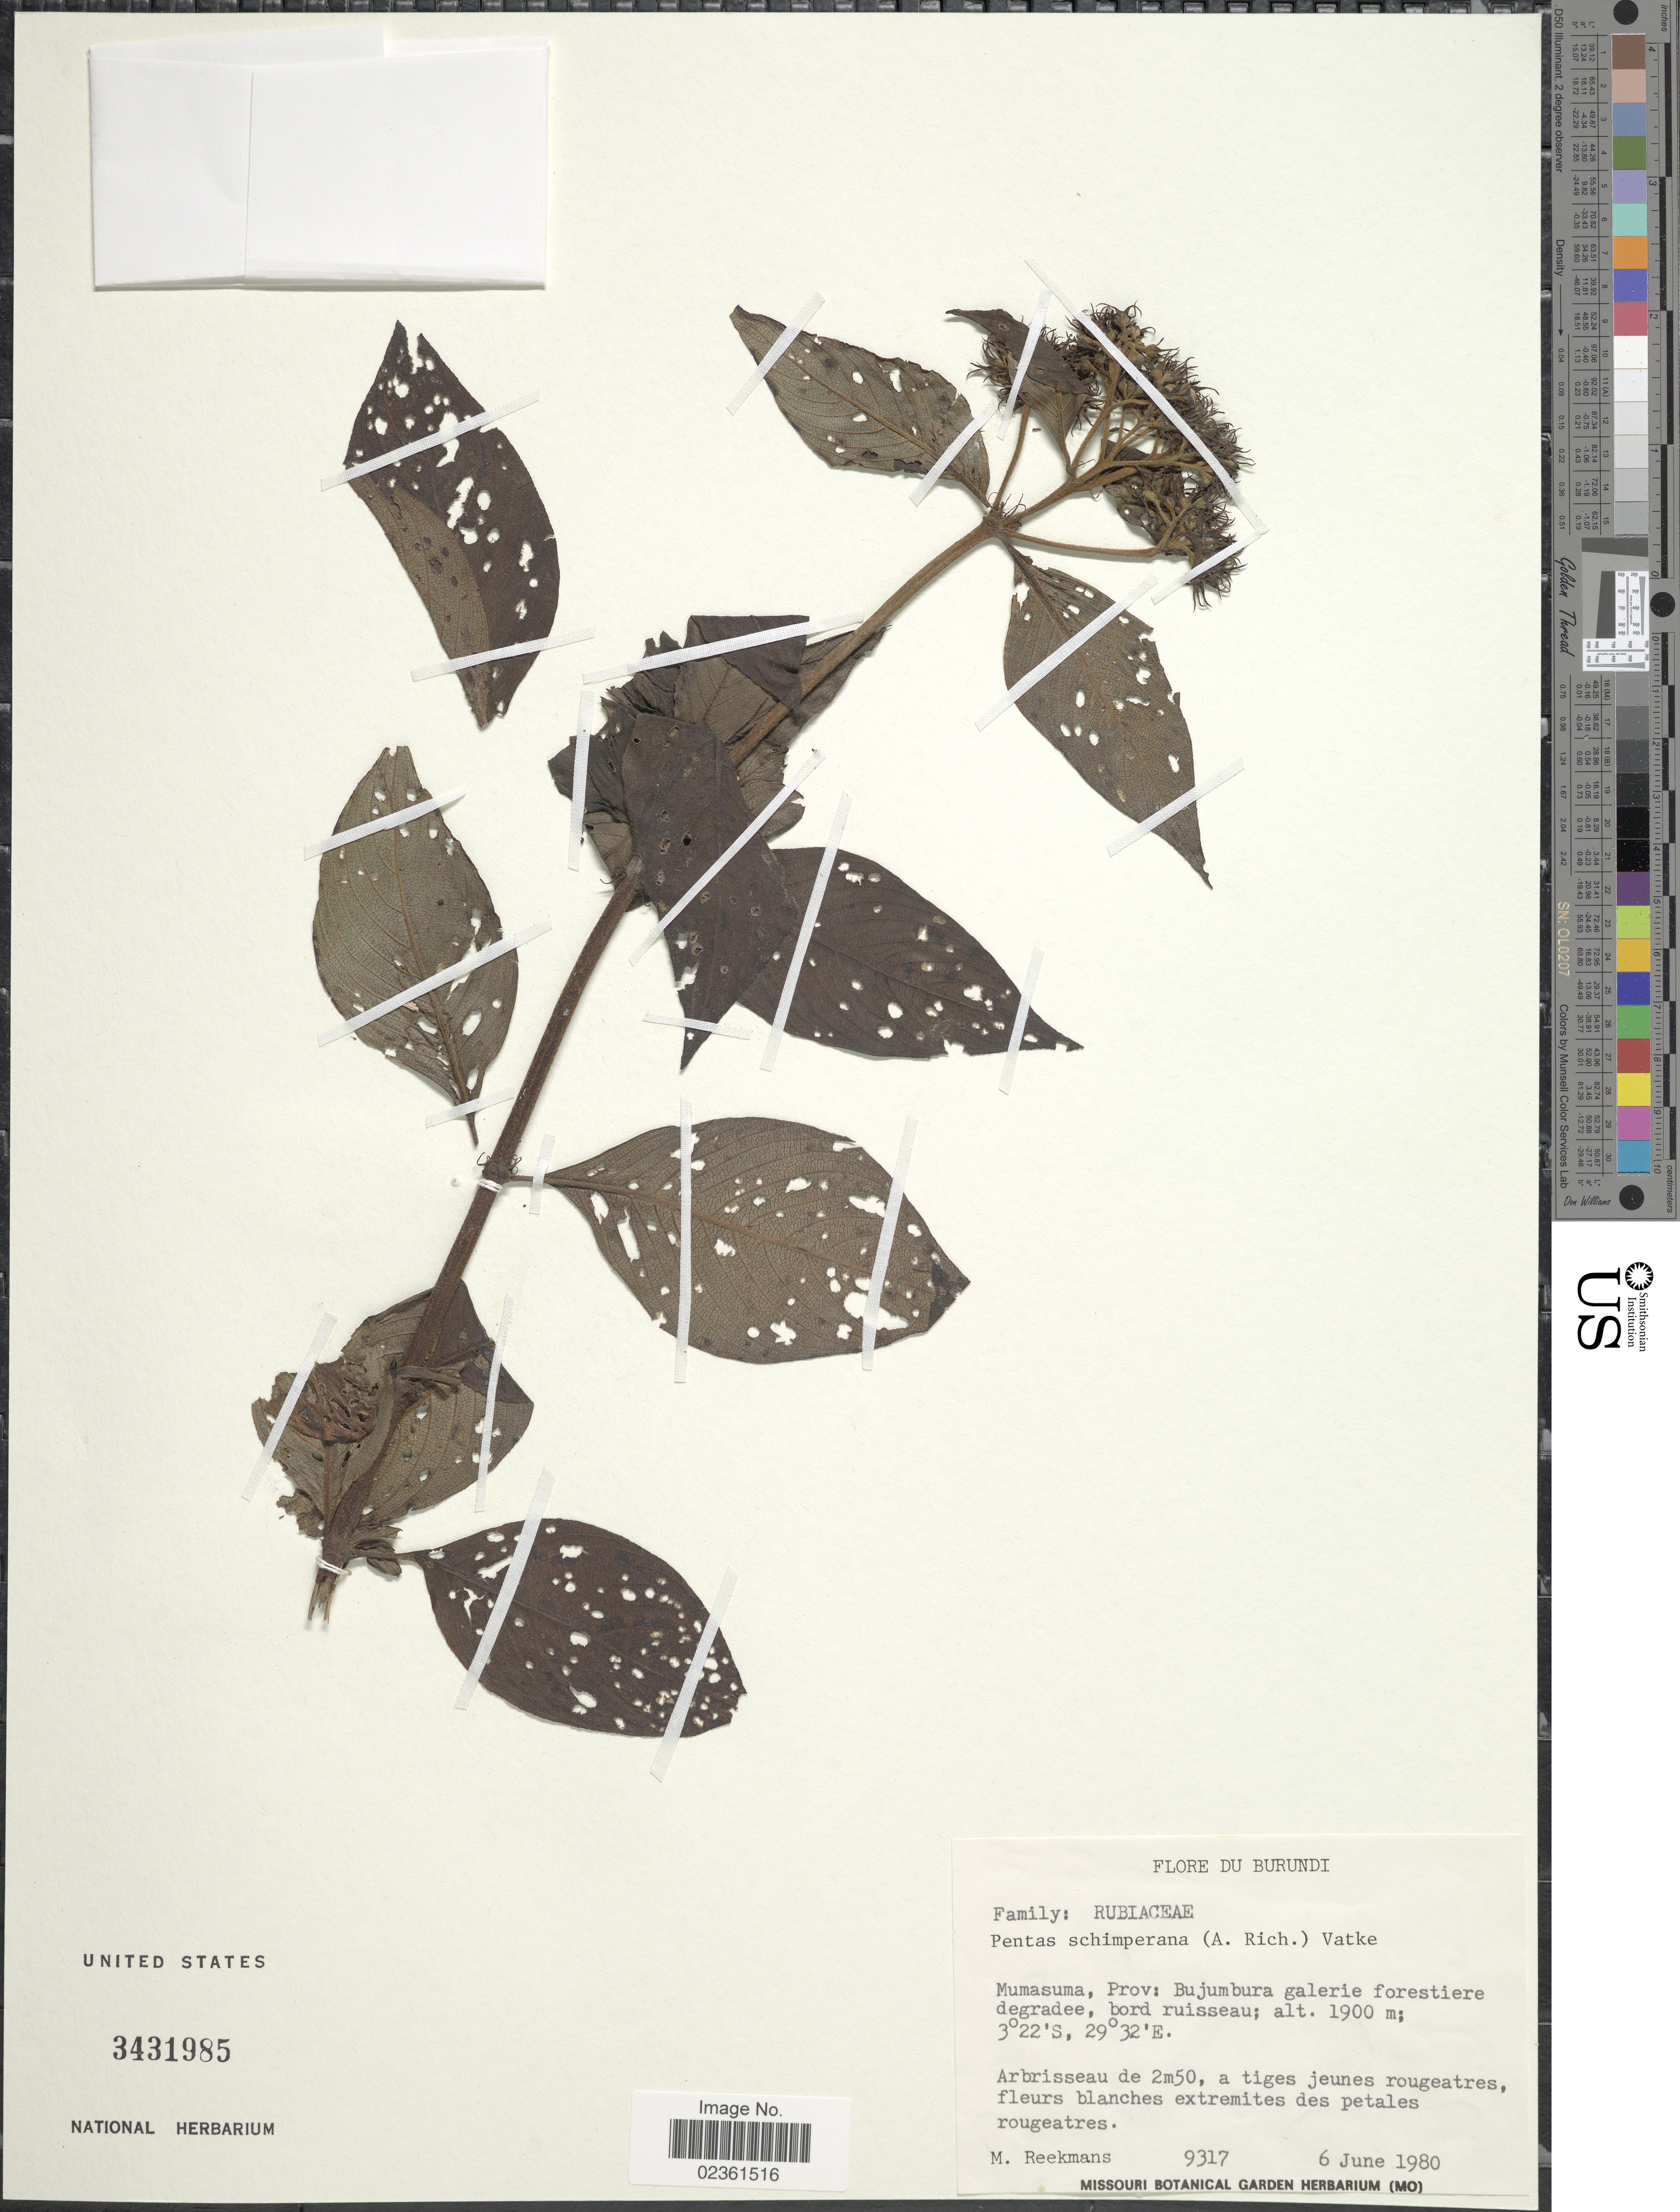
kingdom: Plantae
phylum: Tracheophyta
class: Magnoliopsida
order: Gentianales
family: Rubiaceae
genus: Pentas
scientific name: Pentas schimperiana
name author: Vatke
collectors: M. Reekmans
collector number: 9317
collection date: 1980-06-06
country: Burundi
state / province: Bujumura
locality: Mumasuma, Prov: Bujumbura galerie forestiere degradee, bord ruisseau.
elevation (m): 1900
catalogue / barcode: US 3431985